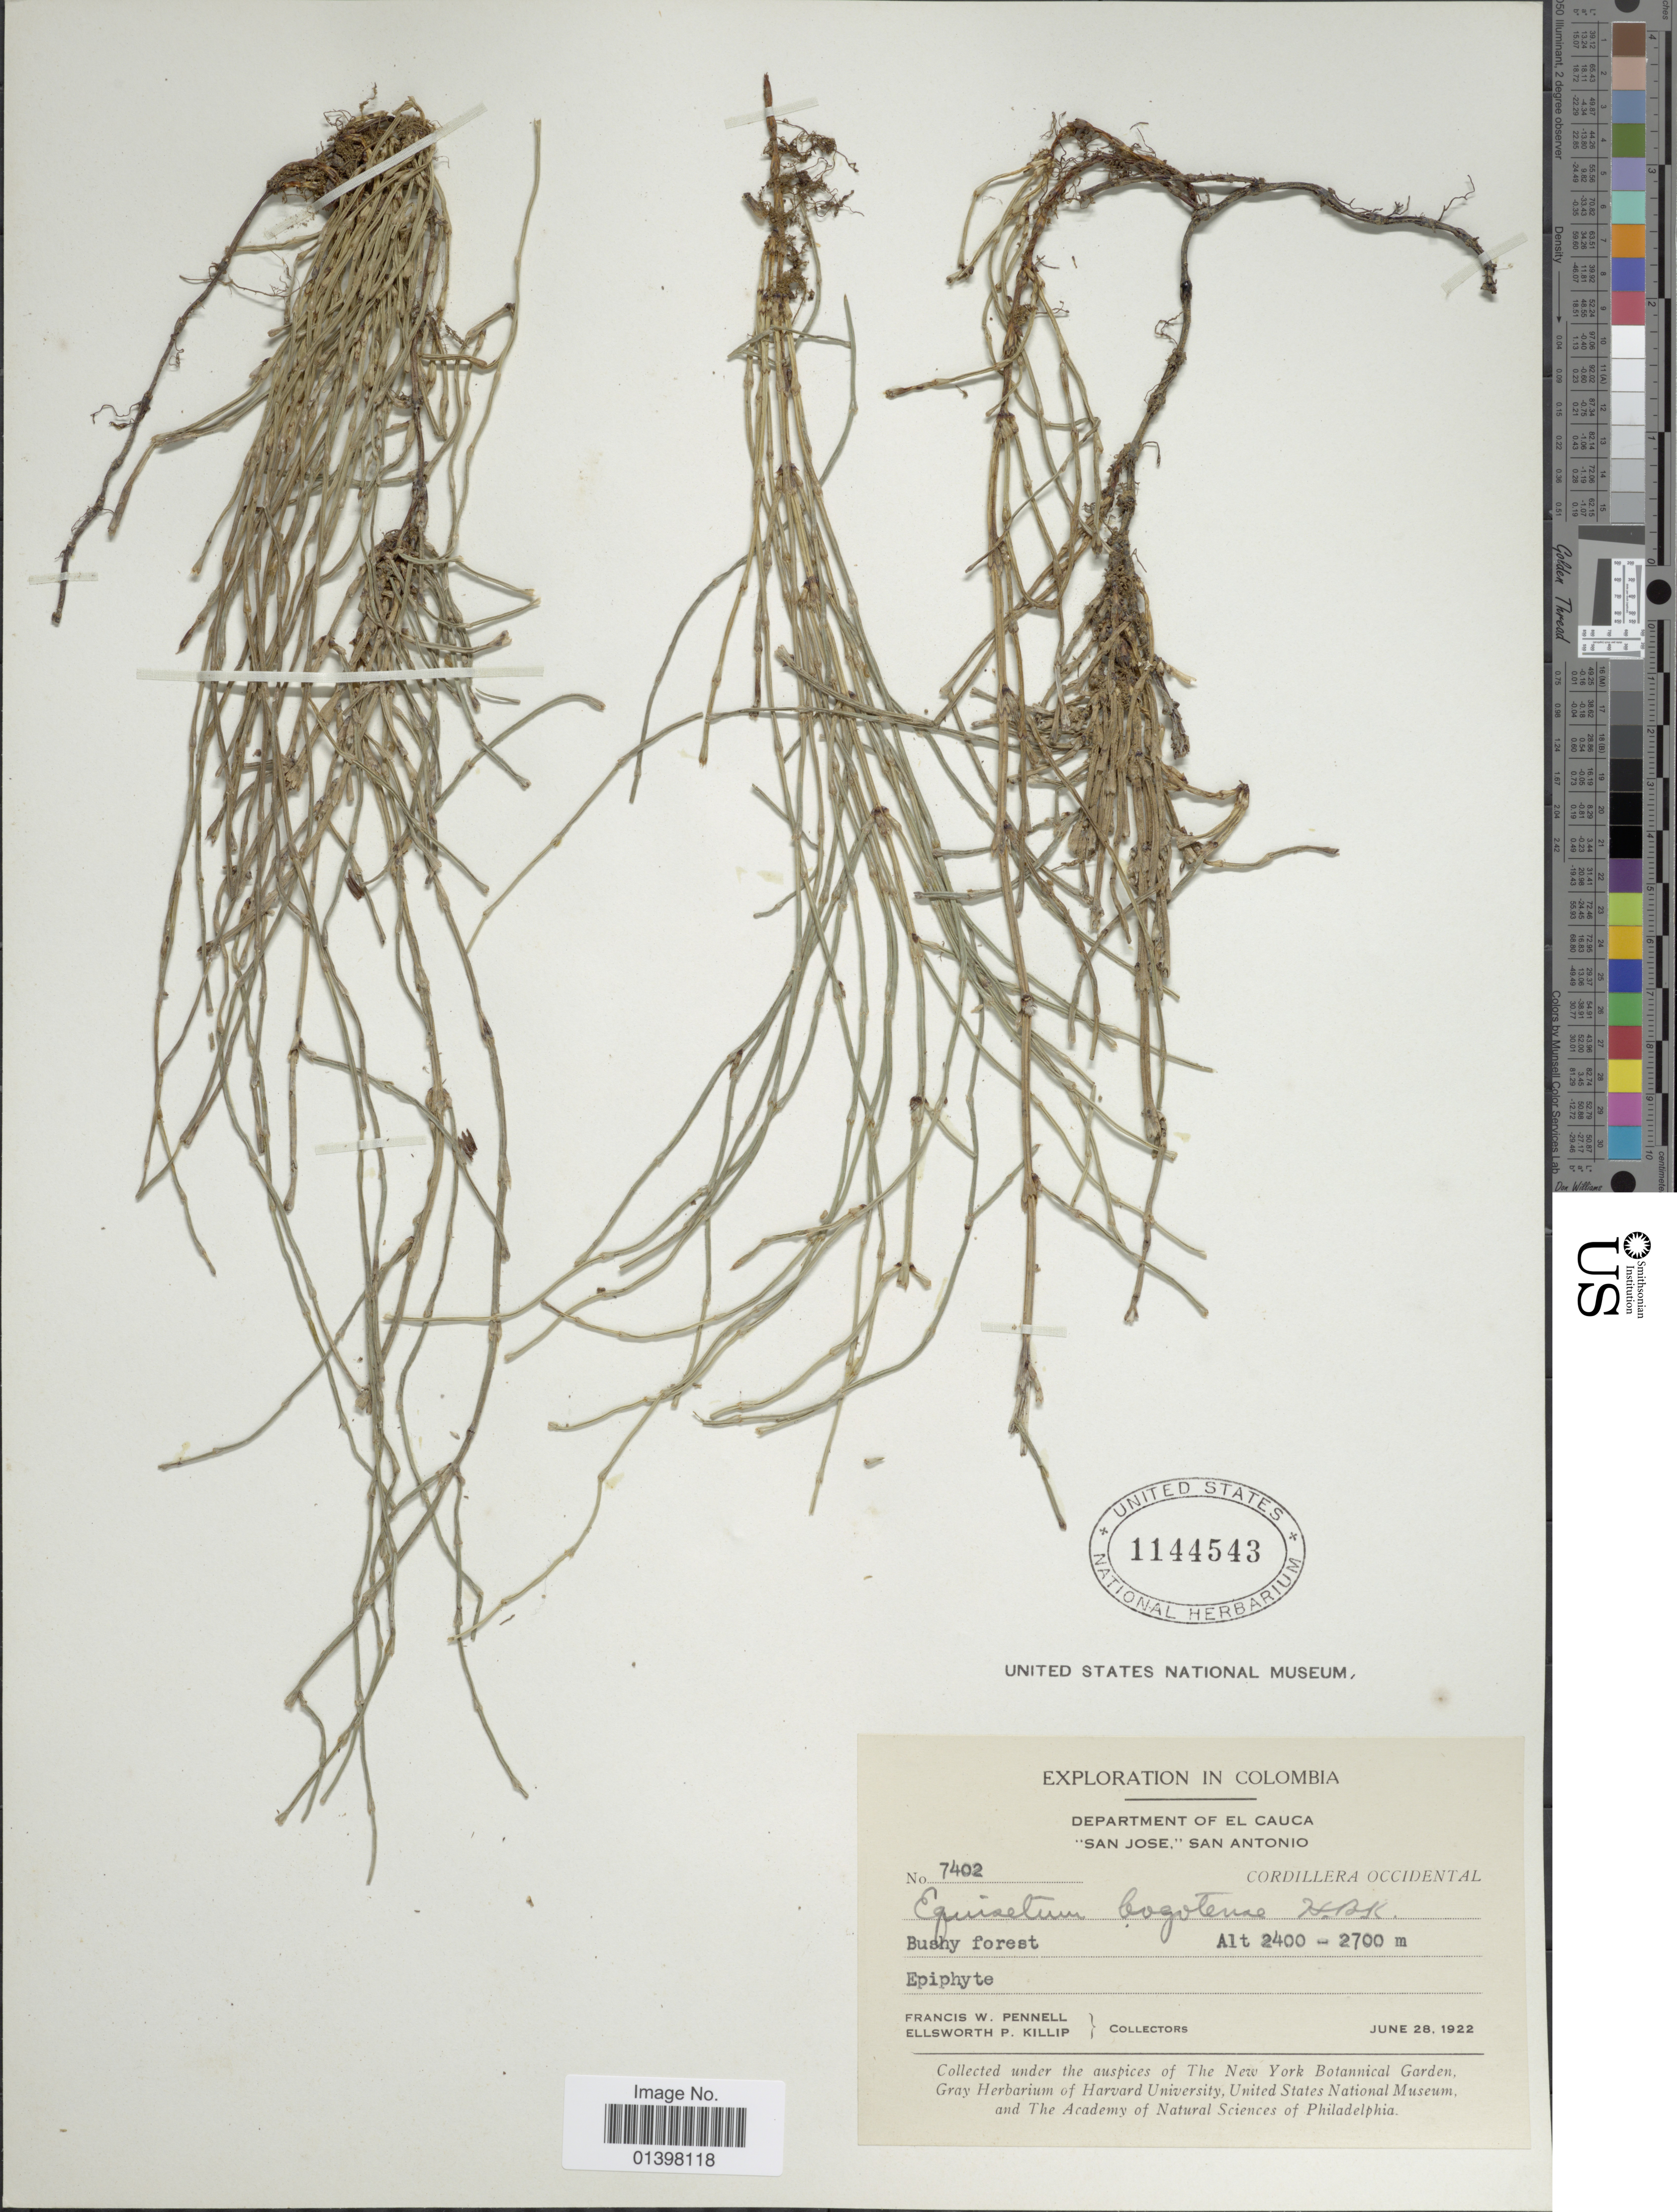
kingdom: Plantae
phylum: Tracheophyta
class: Polypodiopsida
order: Equisetales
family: Equisetaceae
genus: Equisetum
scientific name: Equisetum bogotense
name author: Kunth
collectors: F. W. Pennell & E. P. Killip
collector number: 7402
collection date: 1922-06-28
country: Colombia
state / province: Cauca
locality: Department of EL Cauca 'San Jose', San Antonio, Cordillera Occidental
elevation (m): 2400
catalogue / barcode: US 1144543